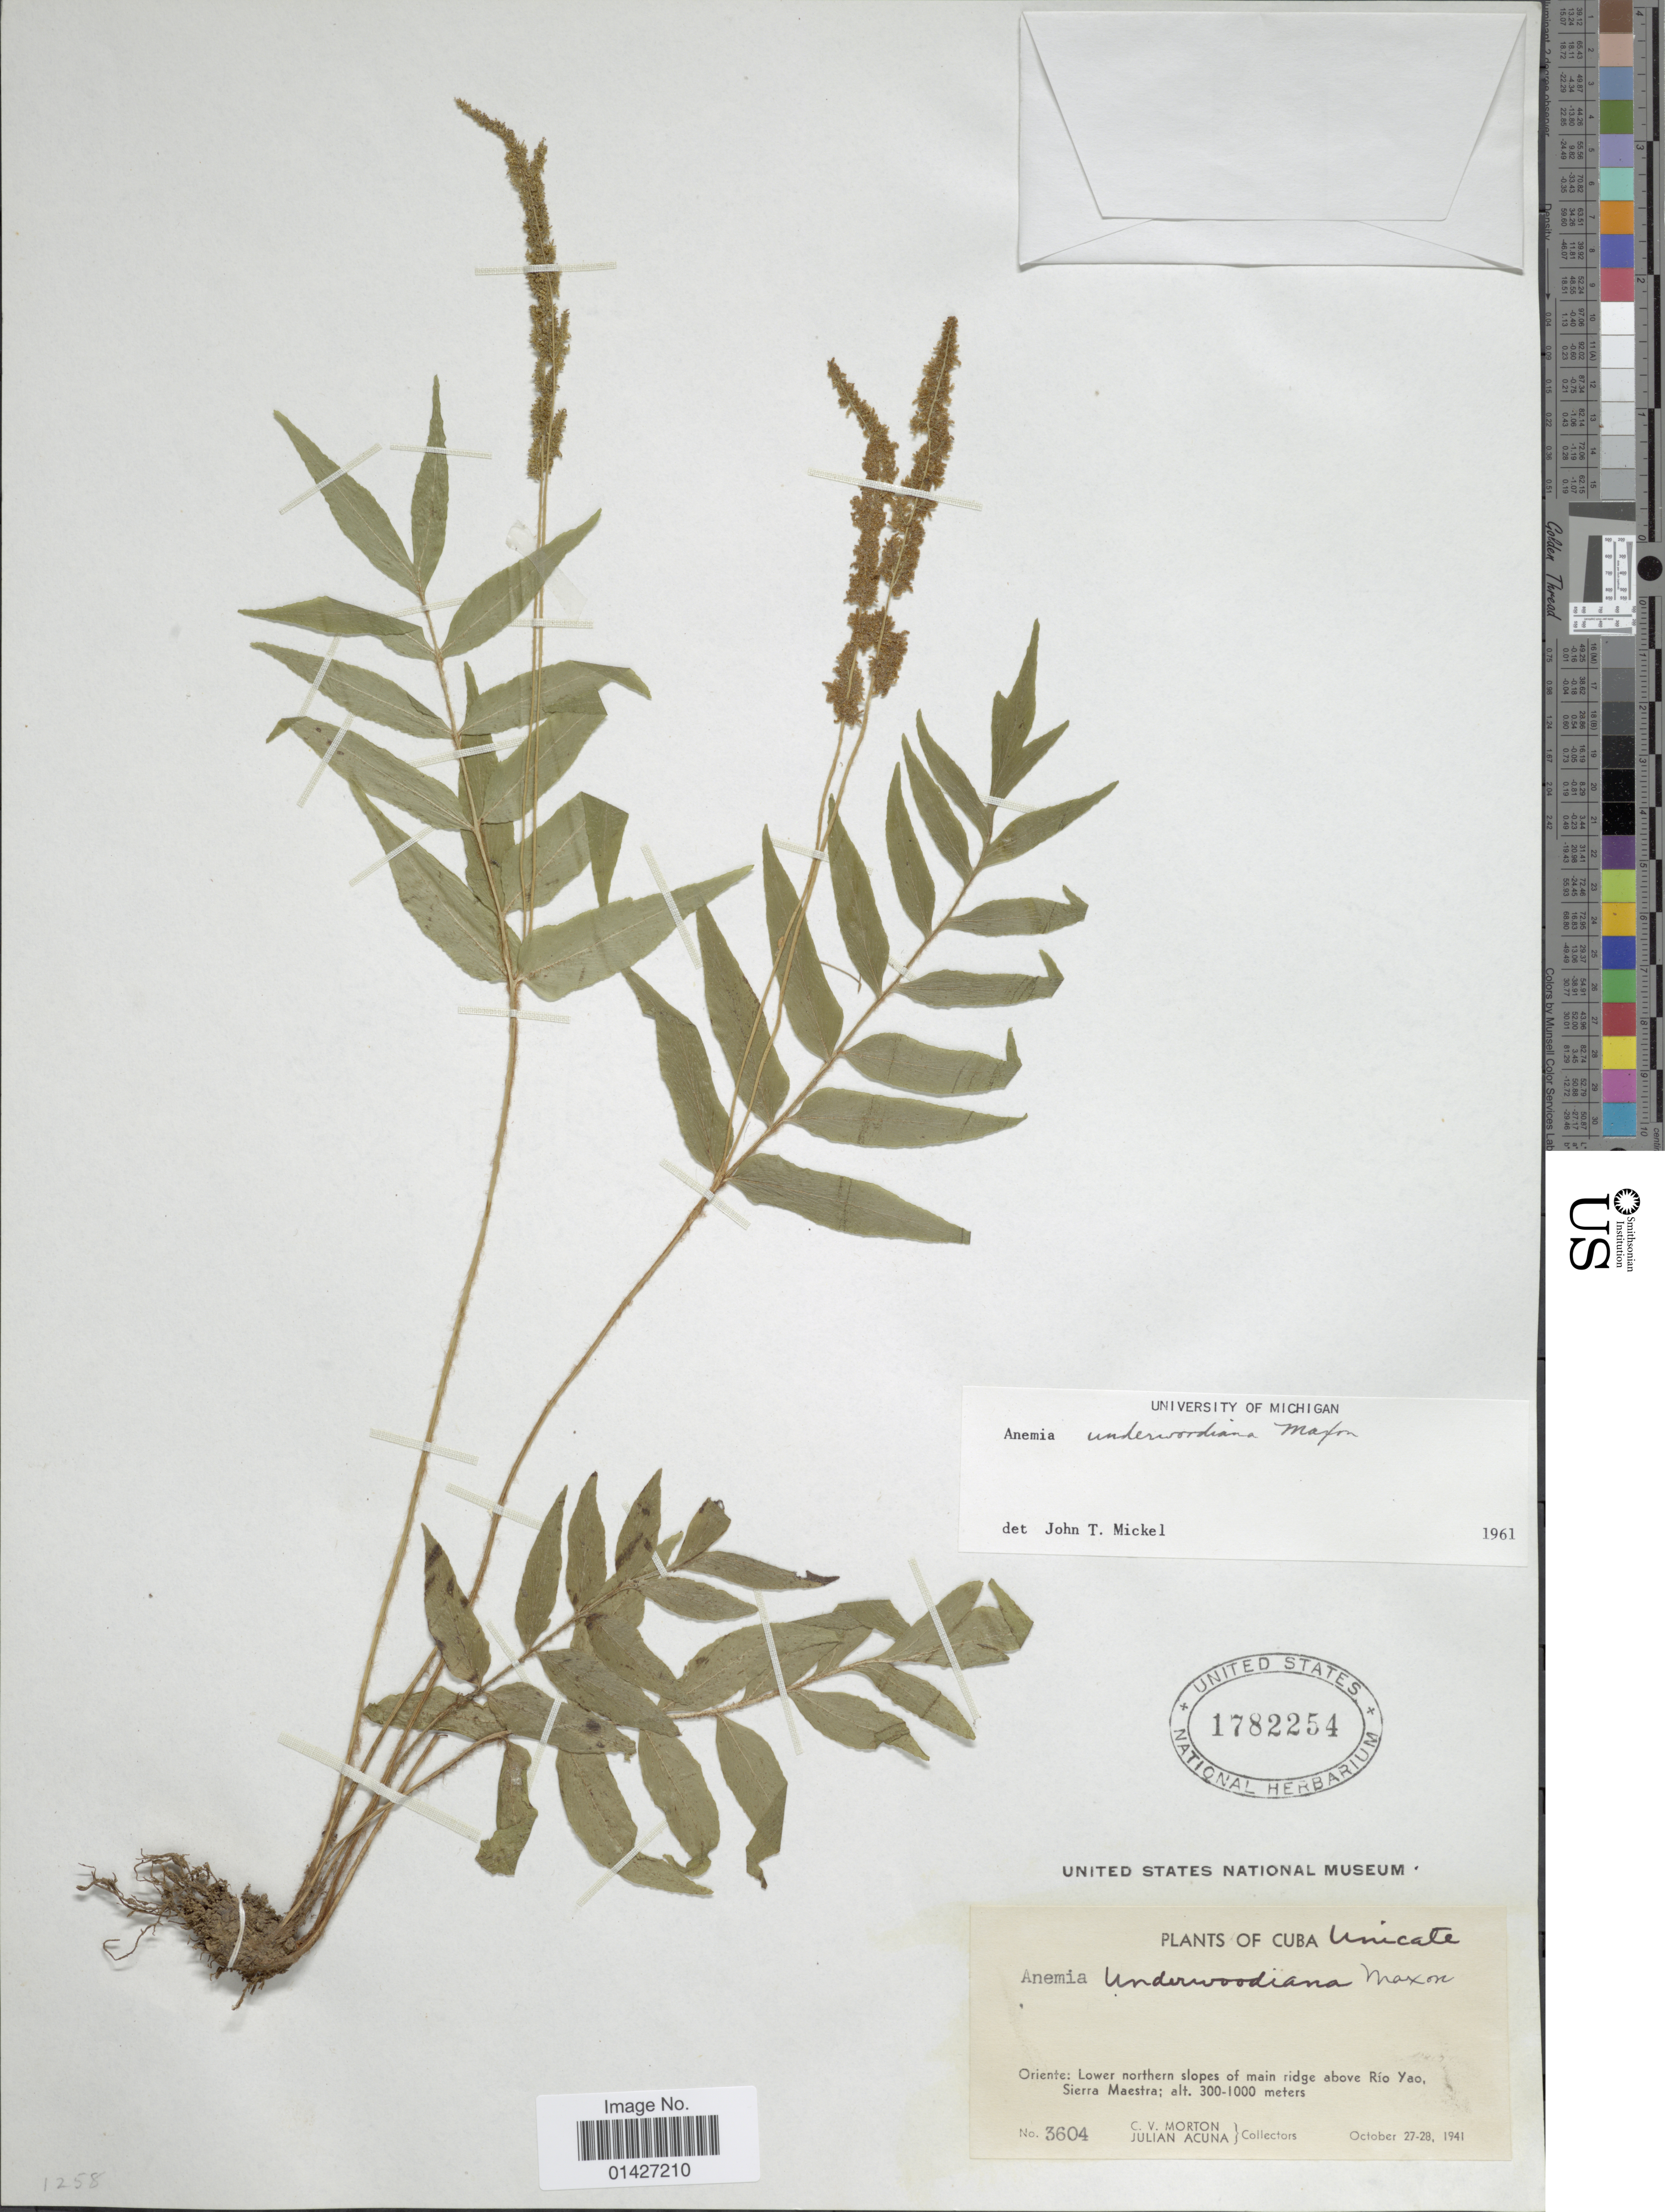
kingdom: Plantae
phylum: Tracheophyta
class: Polypodiopsida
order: Schizaeales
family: Anemiaceae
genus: Anemia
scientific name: Anemia underwoodiana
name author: Maxon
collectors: C. V. Morton & J. B. Acuña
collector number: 3604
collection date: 1941-10-27/1941-10-28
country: Cuba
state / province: Oriente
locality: Lower northern slopes of main ridge above Río Yao, Sierra Maestra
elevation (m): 300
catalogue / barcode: US 1782254